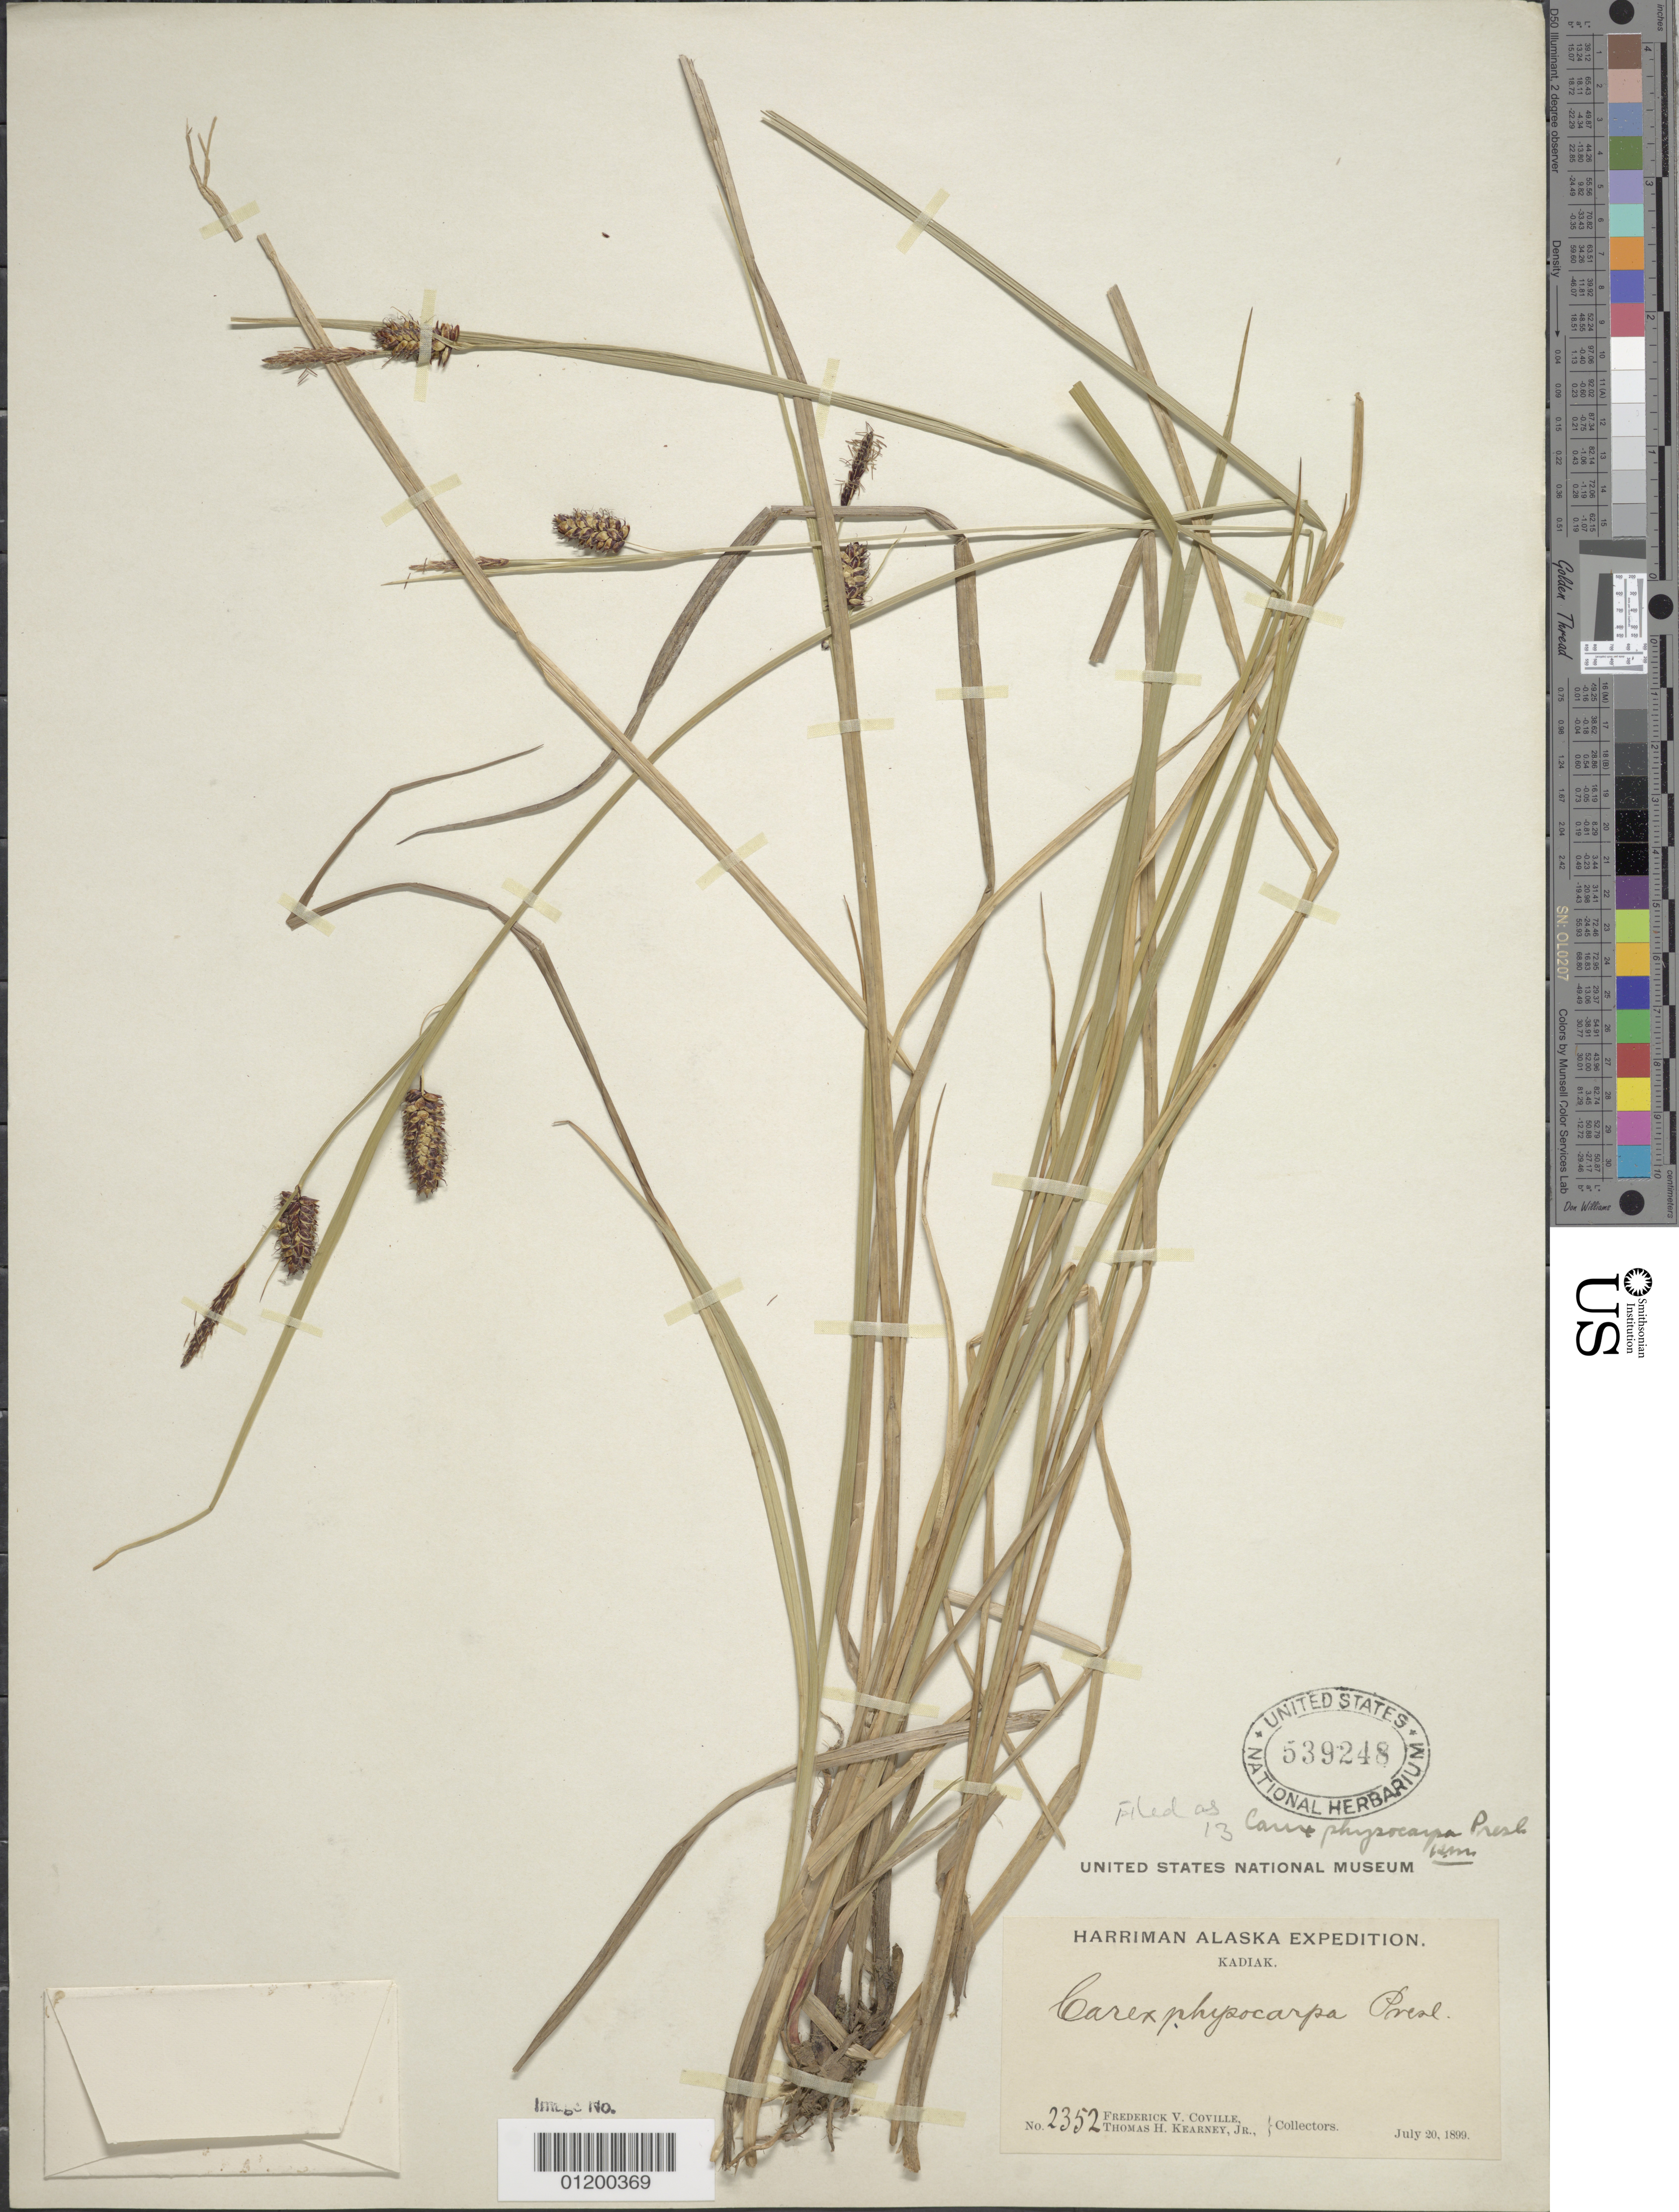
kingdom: Plantae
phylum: Tracheophyta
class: Liliopsida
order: Poales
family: Cyperaceae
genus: Carex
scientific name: Carex saxatilis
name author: L.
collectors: F. V. Coville & T. H. Kearney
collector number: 2352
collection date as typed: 20 Jul 1899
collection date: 1899-07-20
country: United States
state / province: Alaska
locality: Kadiak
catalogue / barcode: US 539248